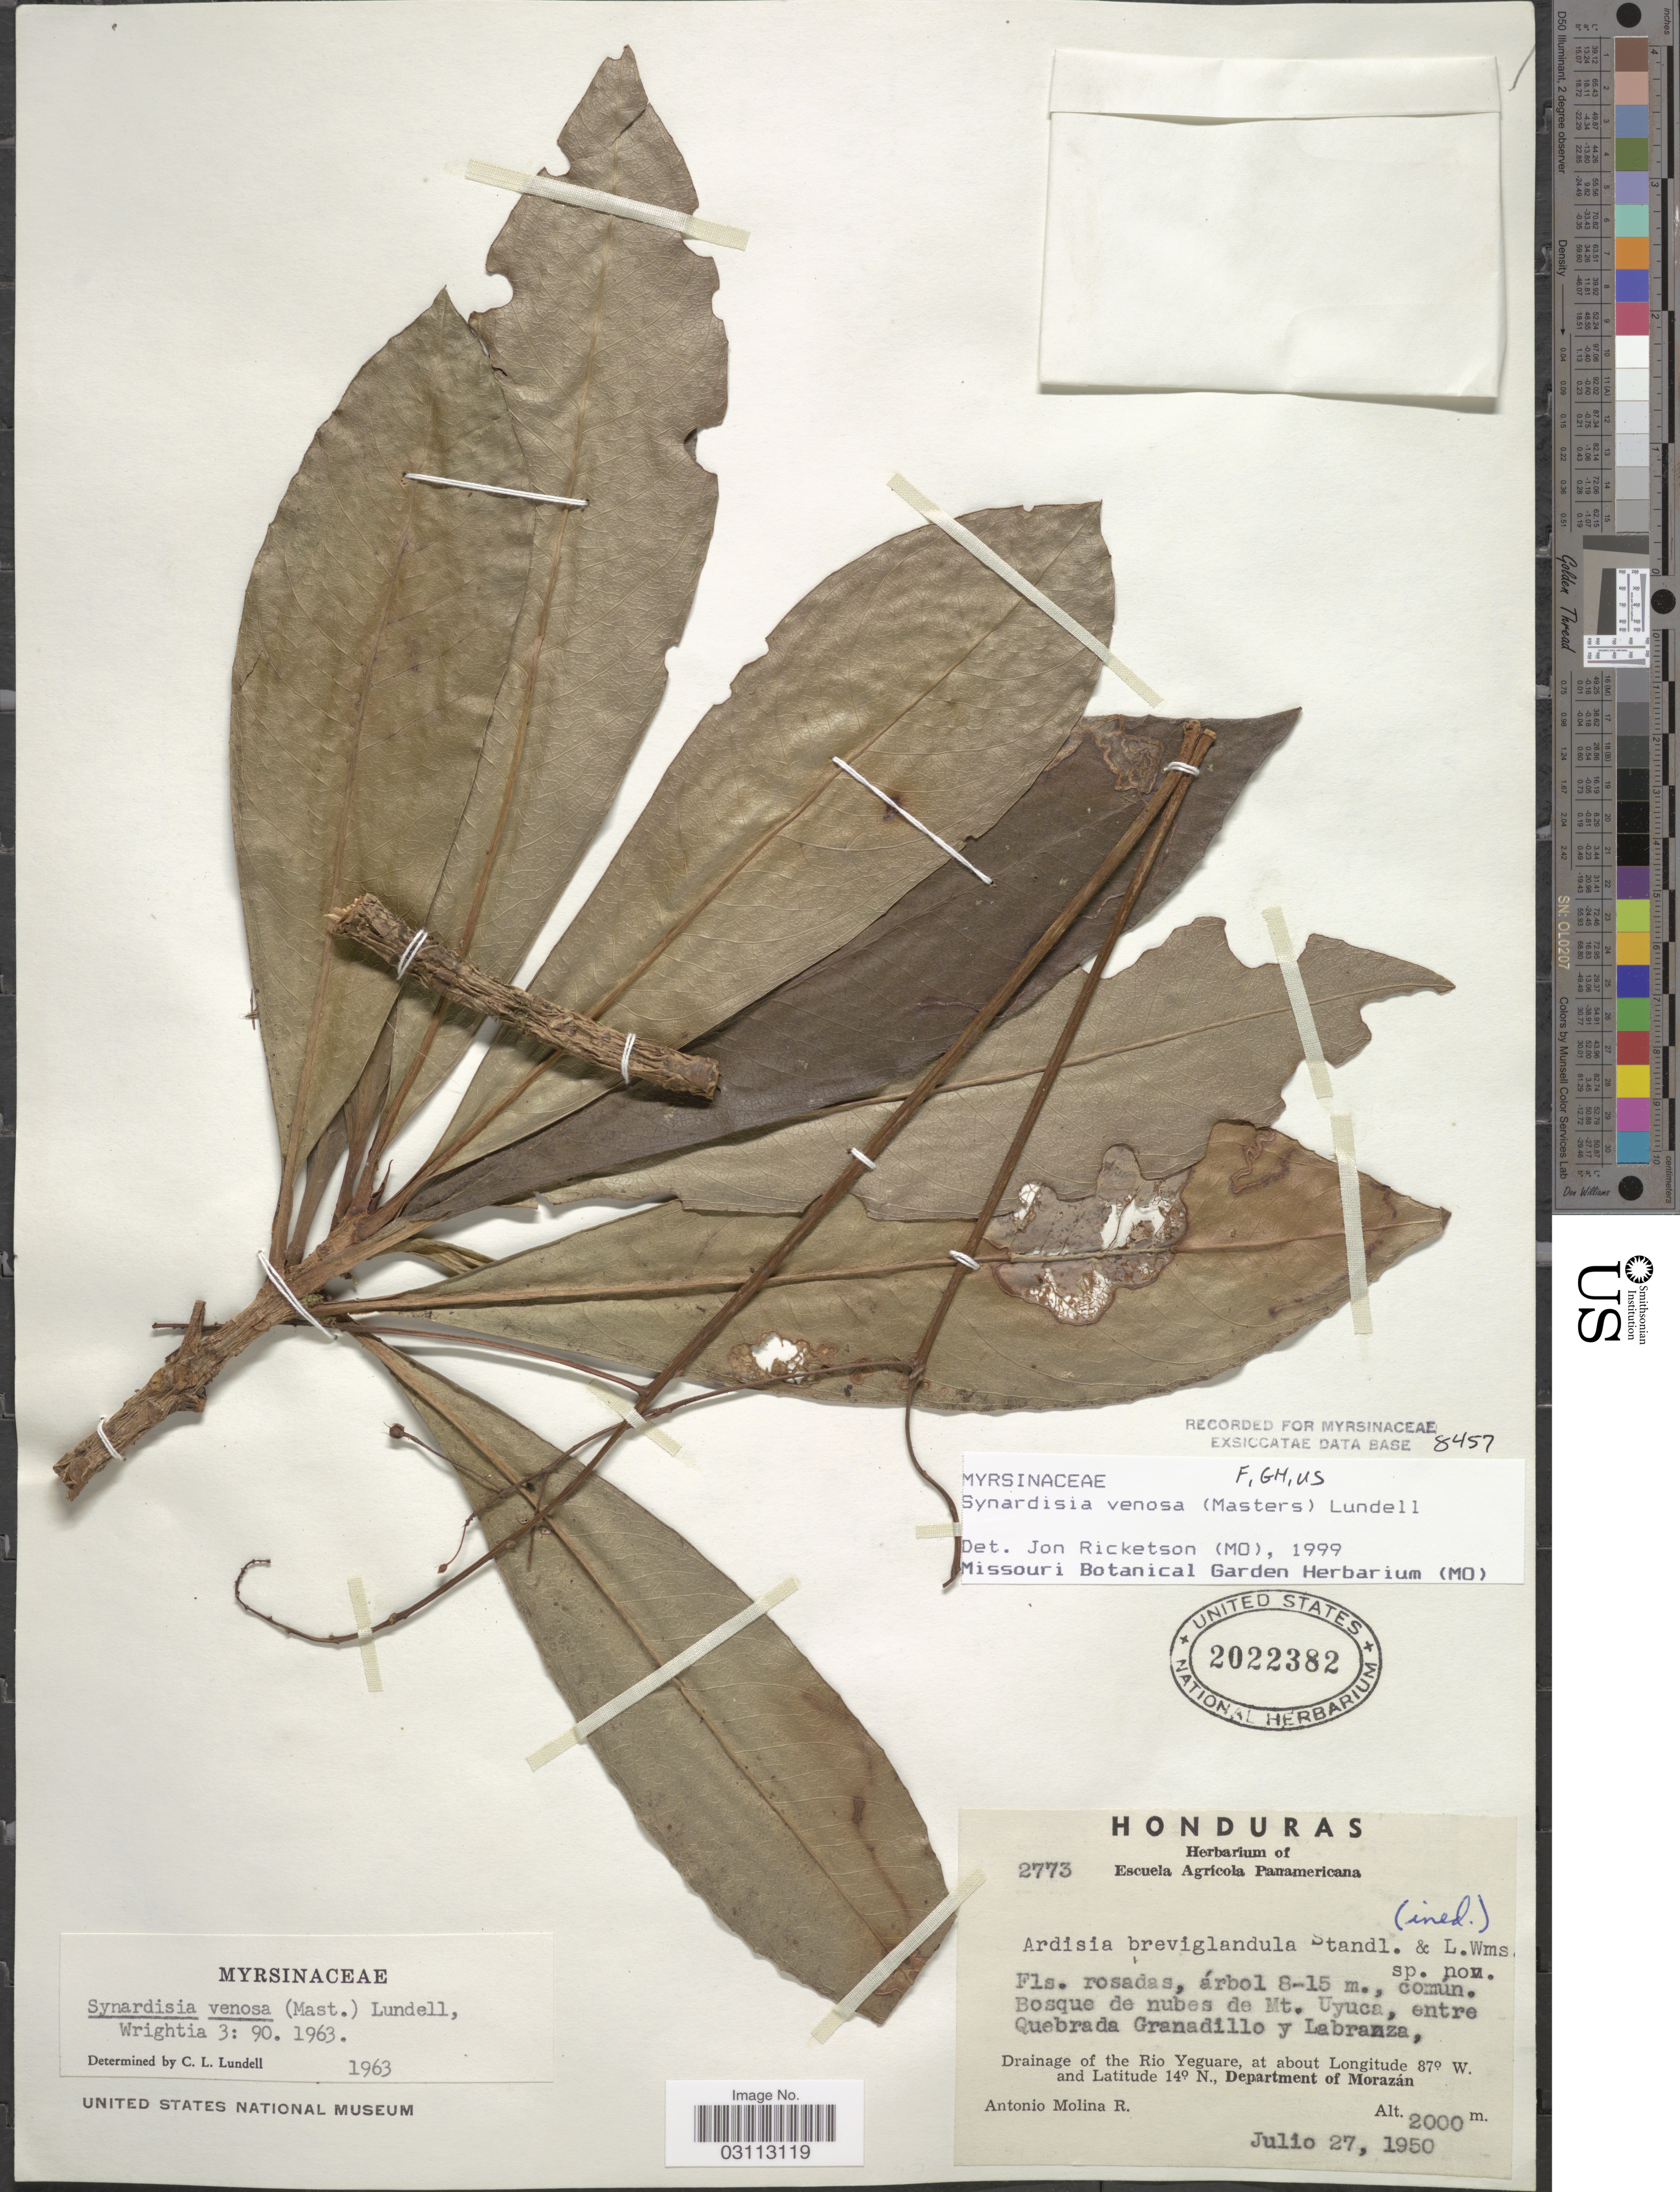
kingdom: Plantae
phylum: Tracheophyta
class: Magnoliopsida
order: Ericales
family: Primulaceae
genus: Synardisia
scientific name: Synardisia venosa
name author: (Mast.) Lundell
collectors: A. Molina R.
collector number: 2773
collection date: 1950-07-27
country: Honduras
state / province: Fco. Morazán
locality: Bosque de nubes de Mt. Uyuca, entre Quebrada Granadillo y Labranza, Drainage of the Rio Yeguare, Department of Morazán.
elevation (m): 2000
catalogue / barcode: US 2022382